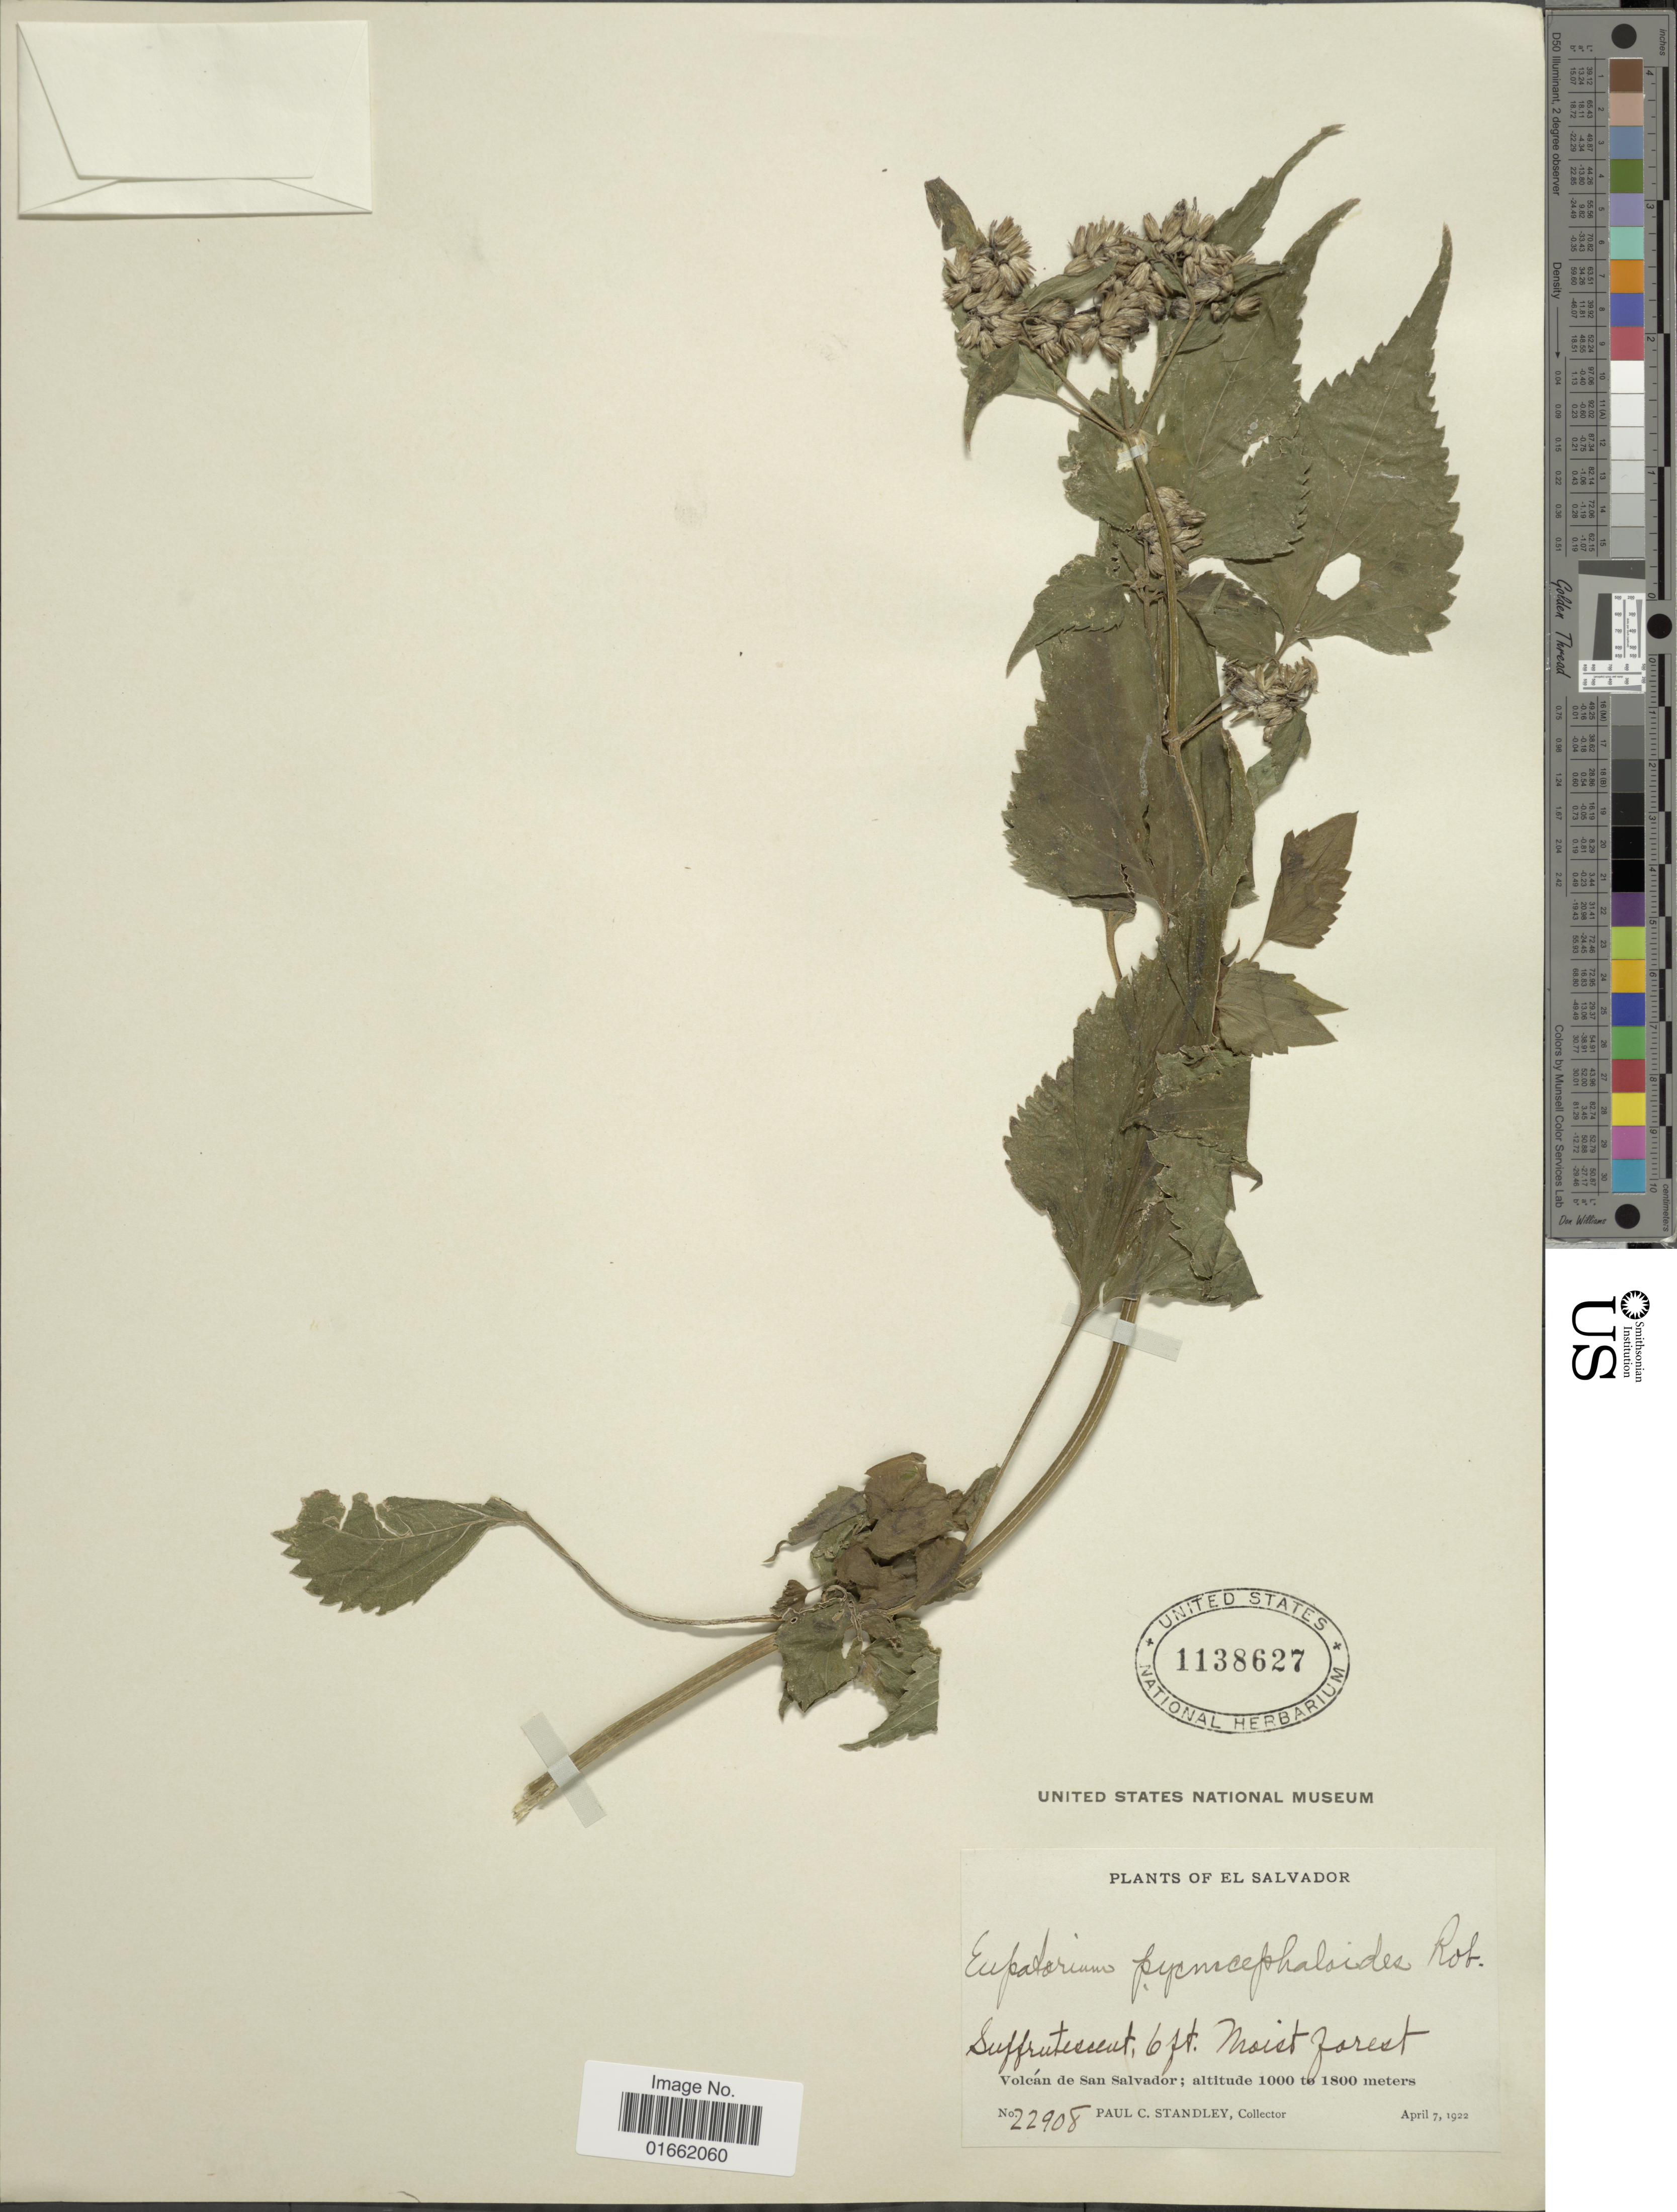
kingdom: Plantae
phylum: Tracheophyta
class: Magnoliopsida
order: Asterales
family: Asteraceae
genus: Fleischmannia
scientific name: Fleischmannia pycnocephaloides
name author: (B.L. Rob.) R.M. King & H. Rob.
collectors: P. C. Standley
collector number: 22908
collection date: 1922-04-07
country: El Salvador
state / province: San Salvador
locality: Volcán de San Salvador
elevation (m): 1000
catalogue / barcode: US 1138627